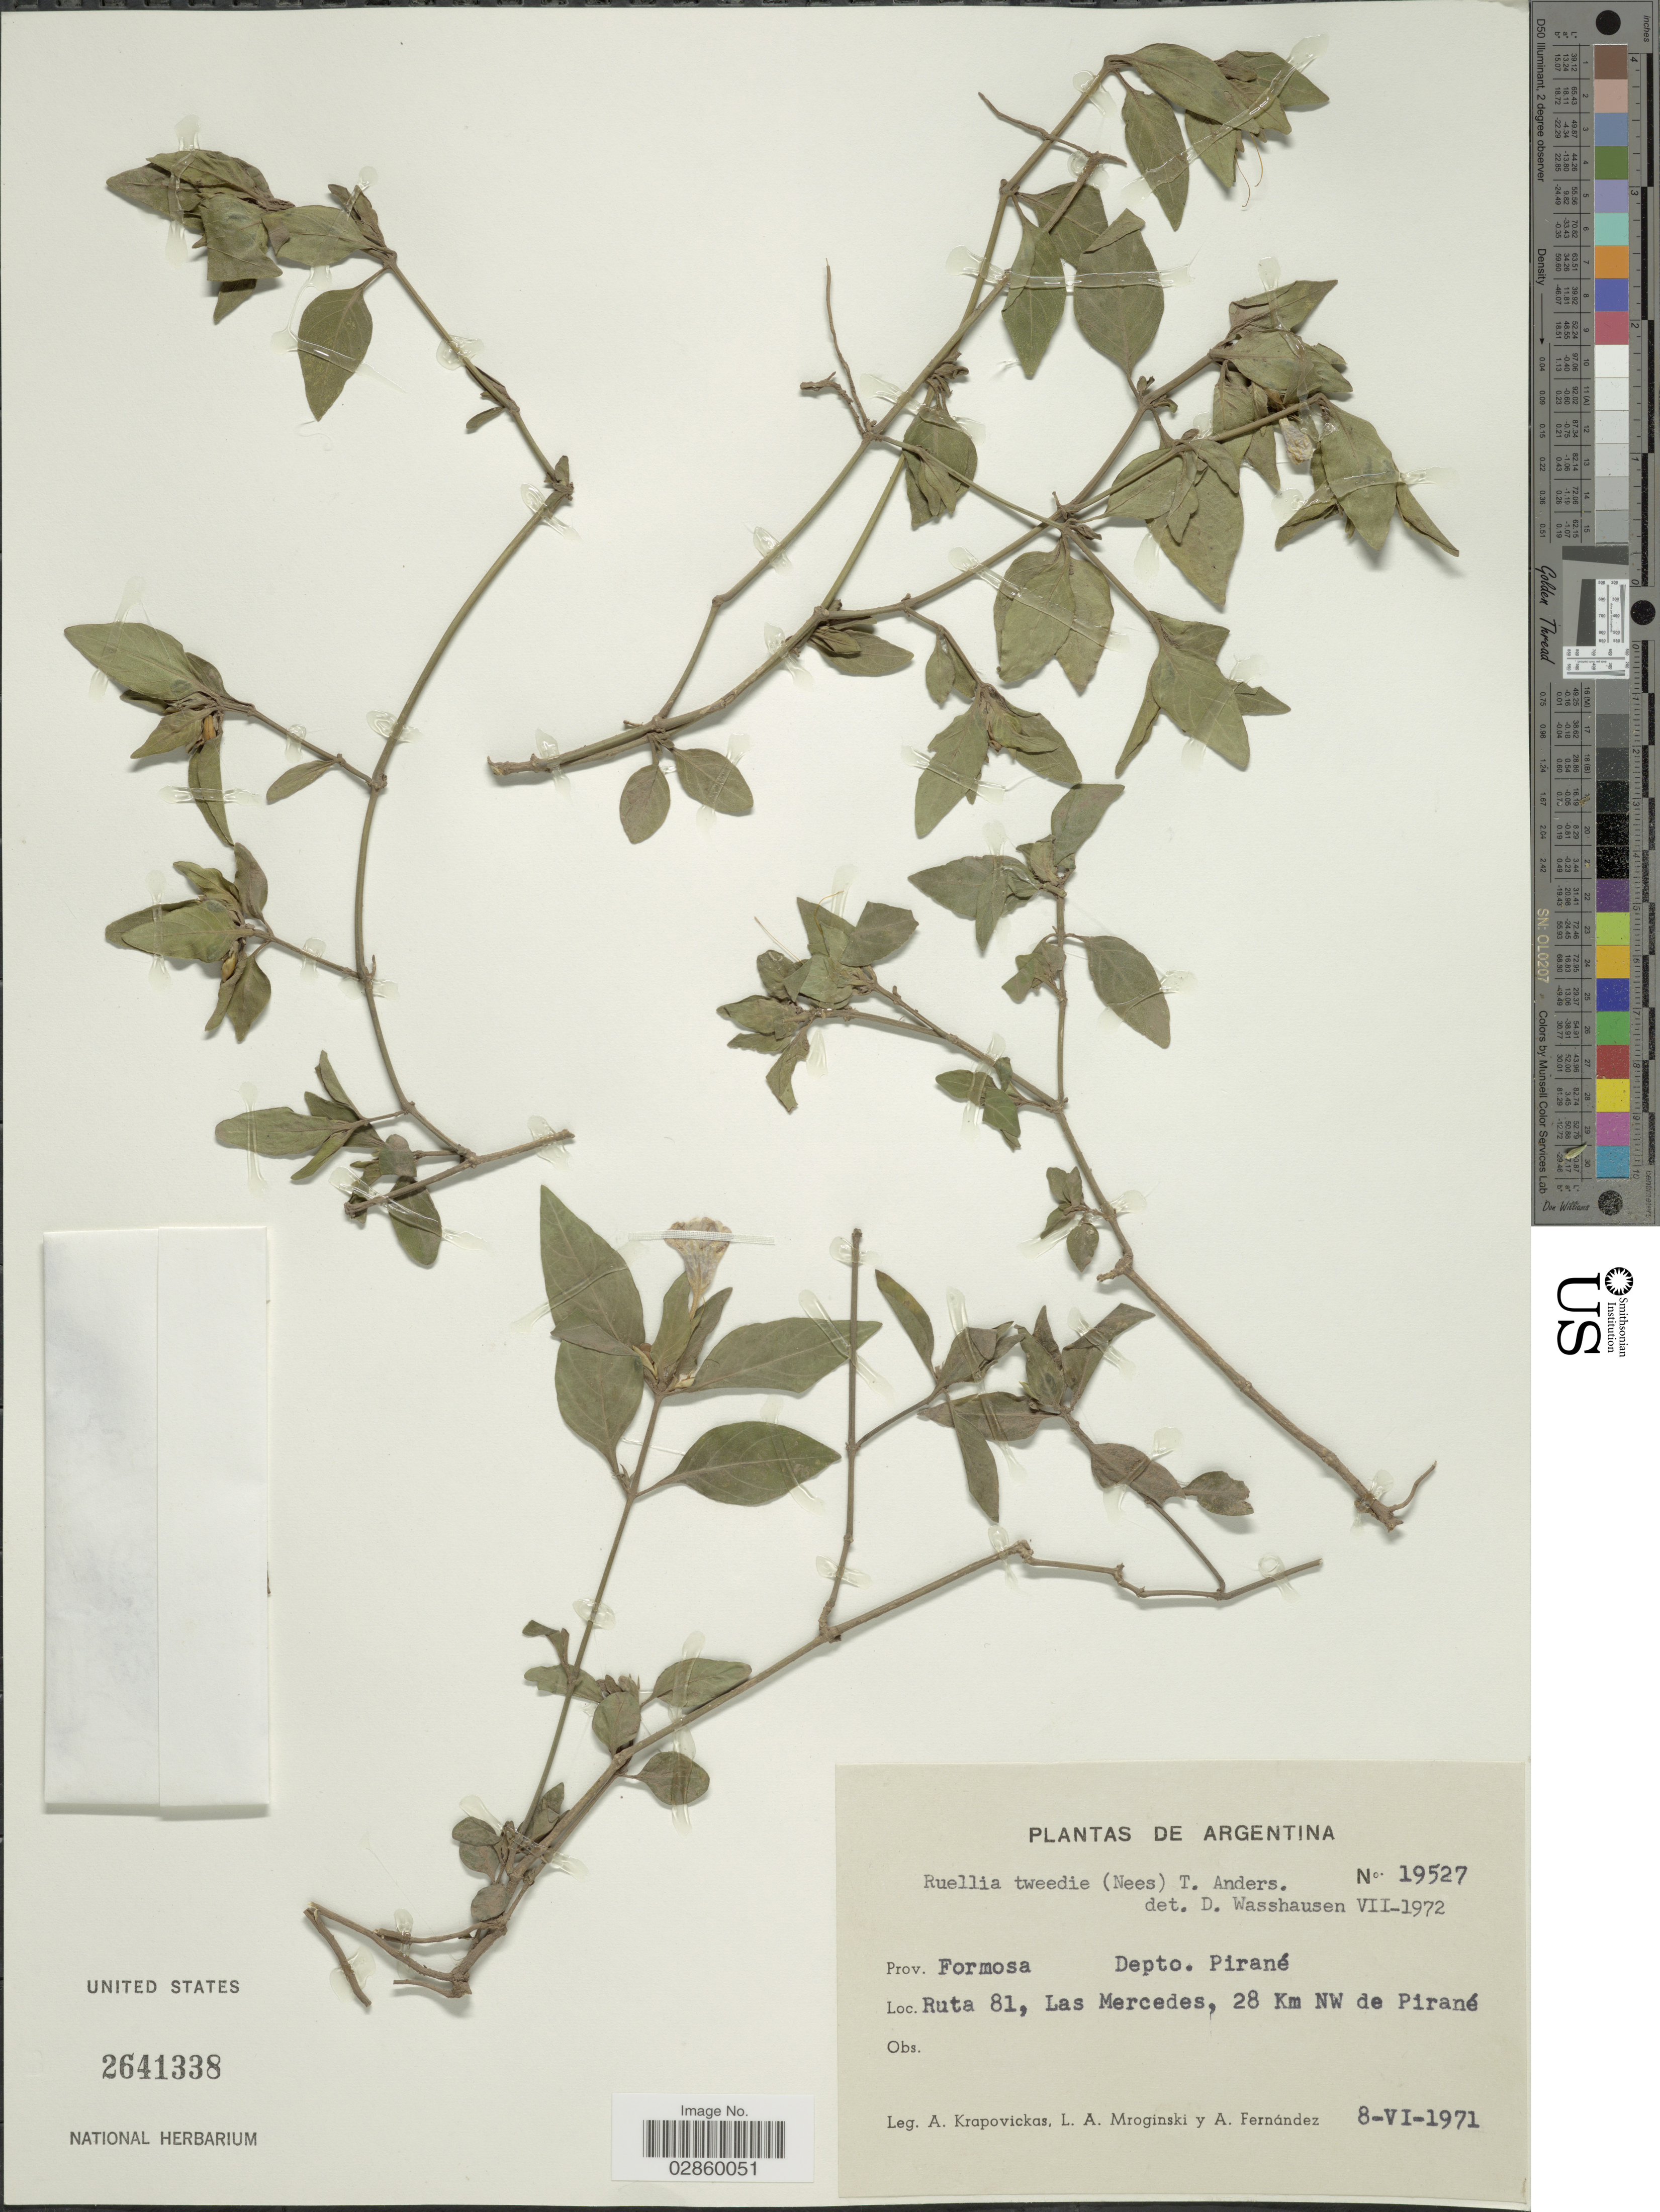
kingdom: Plantae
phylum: Tracheophyta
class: Magnoliopsida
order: Lamiales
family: Acanthaceae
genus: Ruellia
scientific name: Ruellia erythropus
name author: (Nees) Lindau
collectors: A. Krapovickas, L. Mroginski & A. Fernández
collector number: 19527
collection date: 1971-06-08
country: Argentina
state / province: Formosa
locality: Prov. Formosa, Depto. Pirané, Ruta 81, Las Mercedes, 28 Km NW de Pirané.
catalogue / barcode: US 2641338